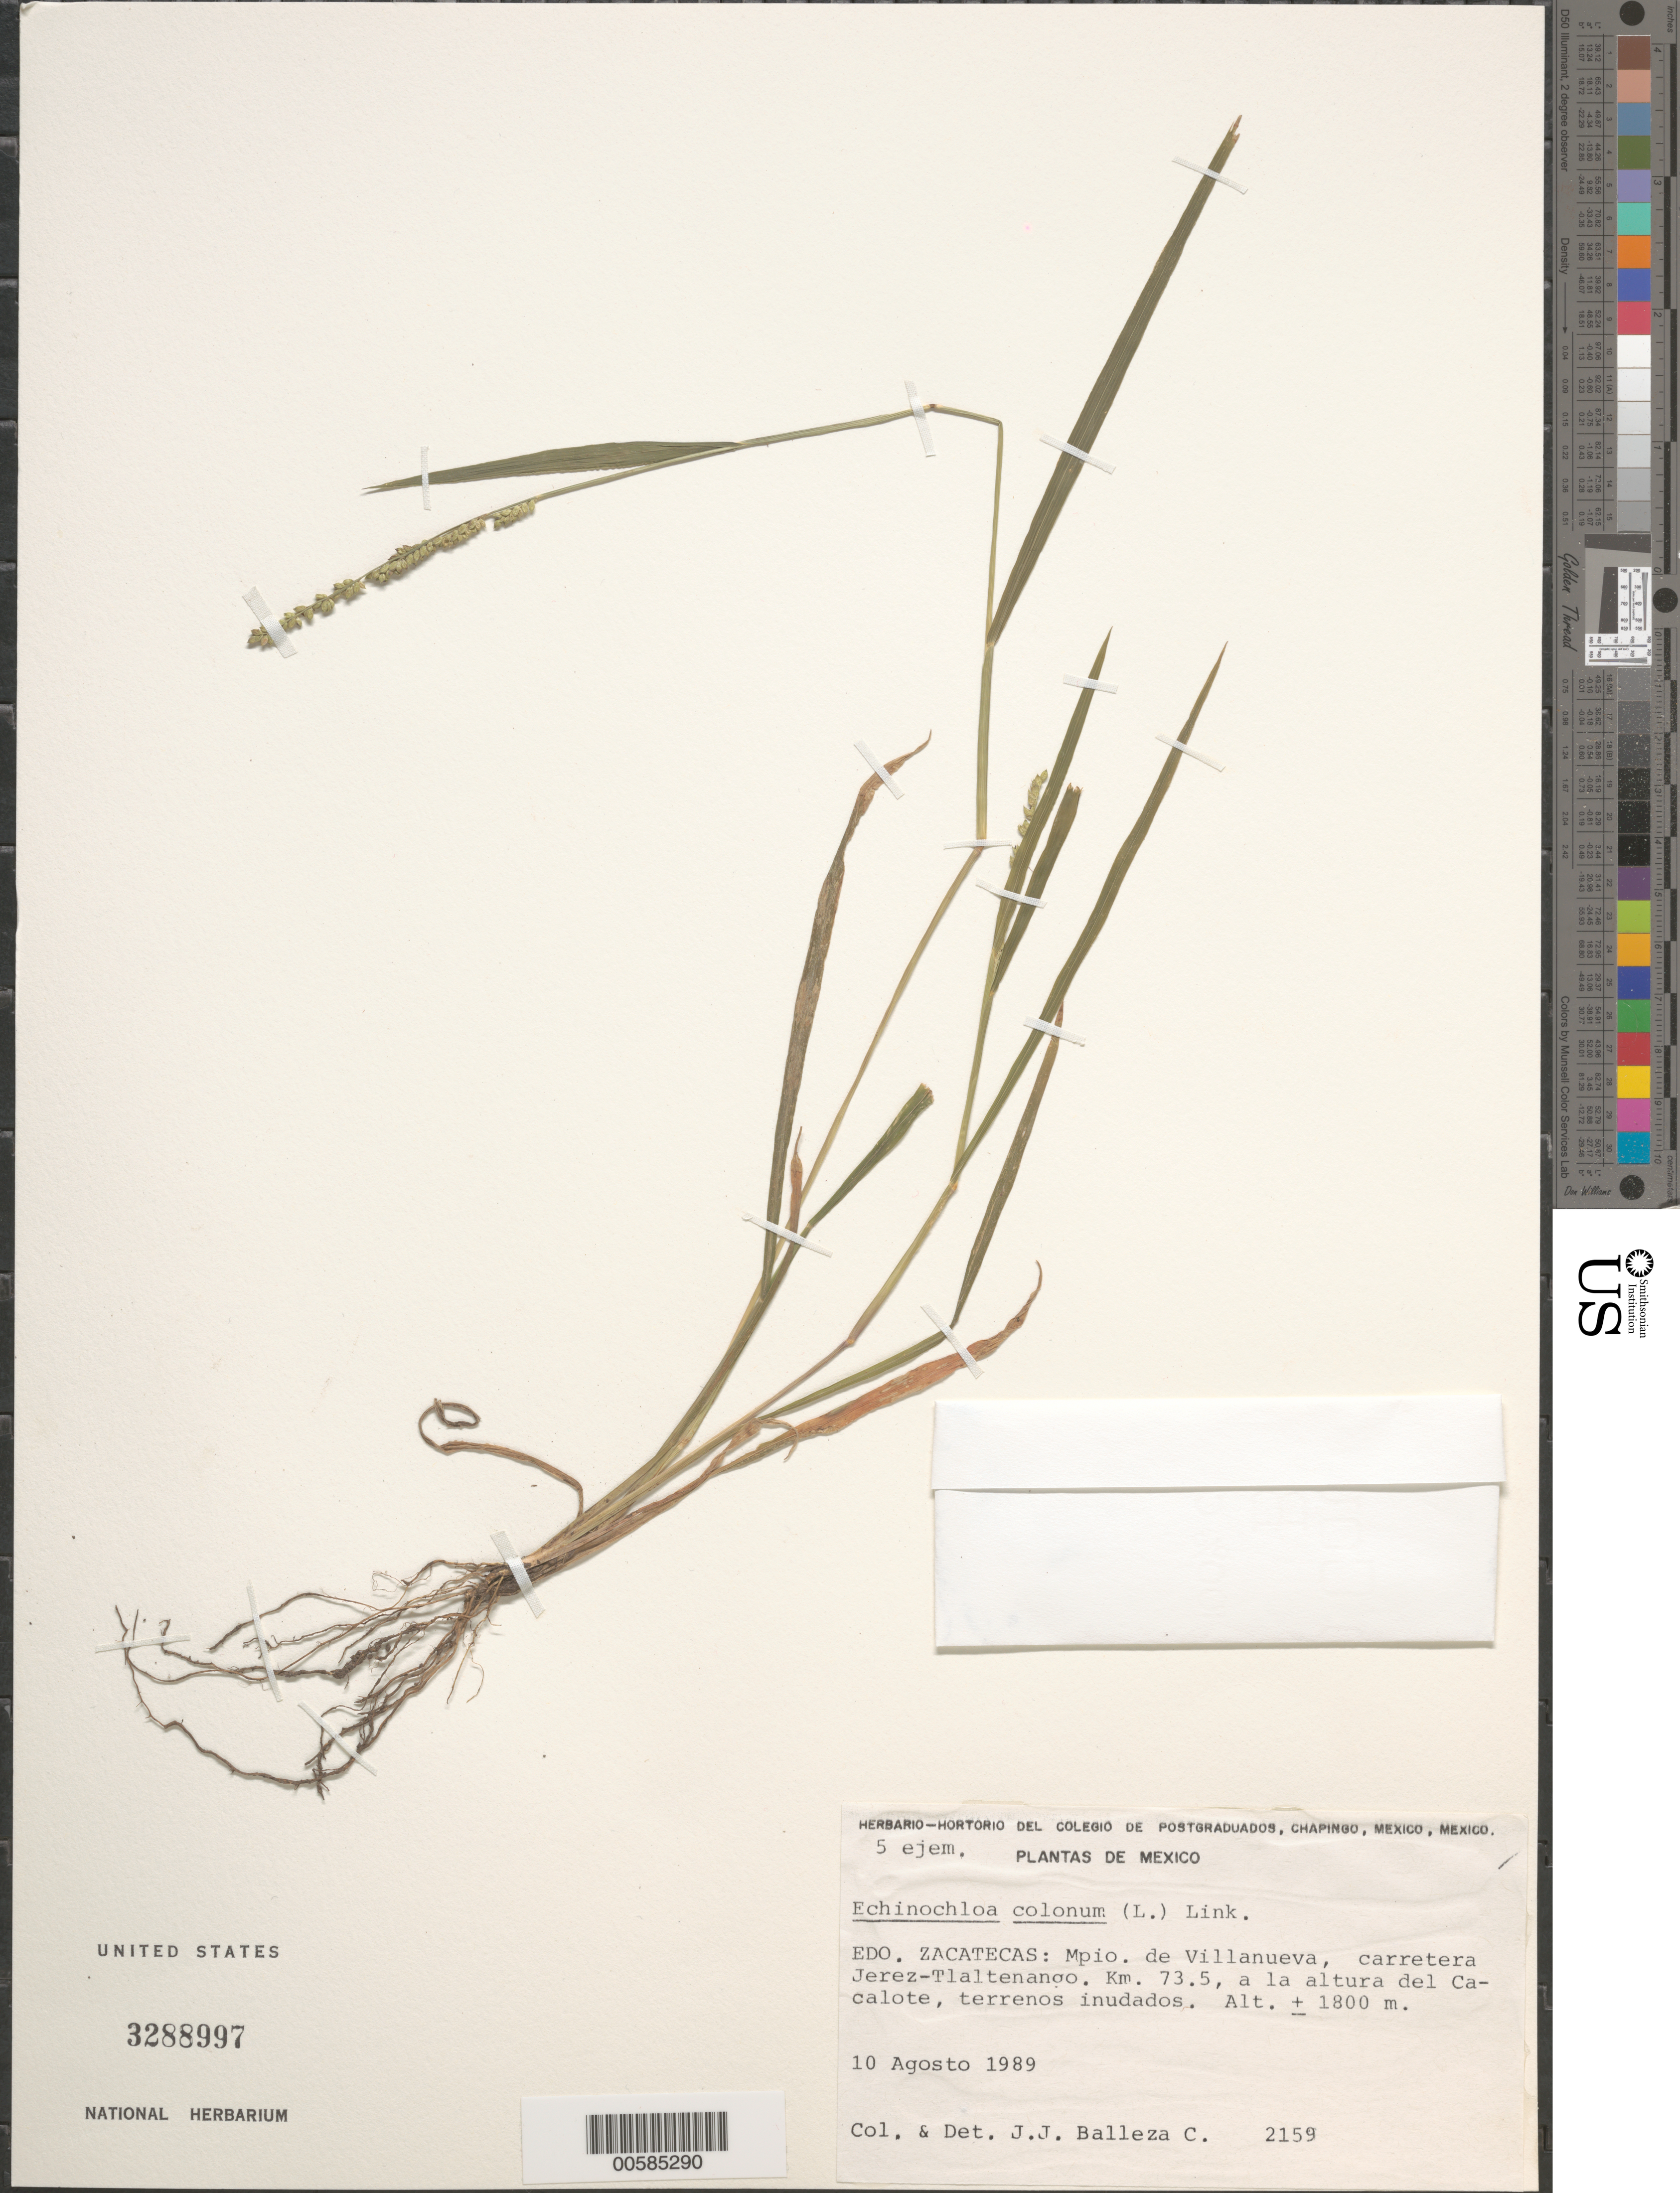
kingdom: Plantae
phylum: Tracheophyta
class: Liliopsida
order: Poales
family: Poaceae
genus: Echinochloa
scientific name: Echinochloa colona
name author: (L.) Link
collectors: J. J. Balleza C.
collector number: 2159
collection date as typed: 10 Aug 1989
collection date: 1989-08-10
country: Mexico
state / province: Zacatecas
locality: Mpio de Villanueva, carretera Jerez-Tlaltenango. Km 73.5.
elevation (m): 1800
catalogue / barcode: US 3288997